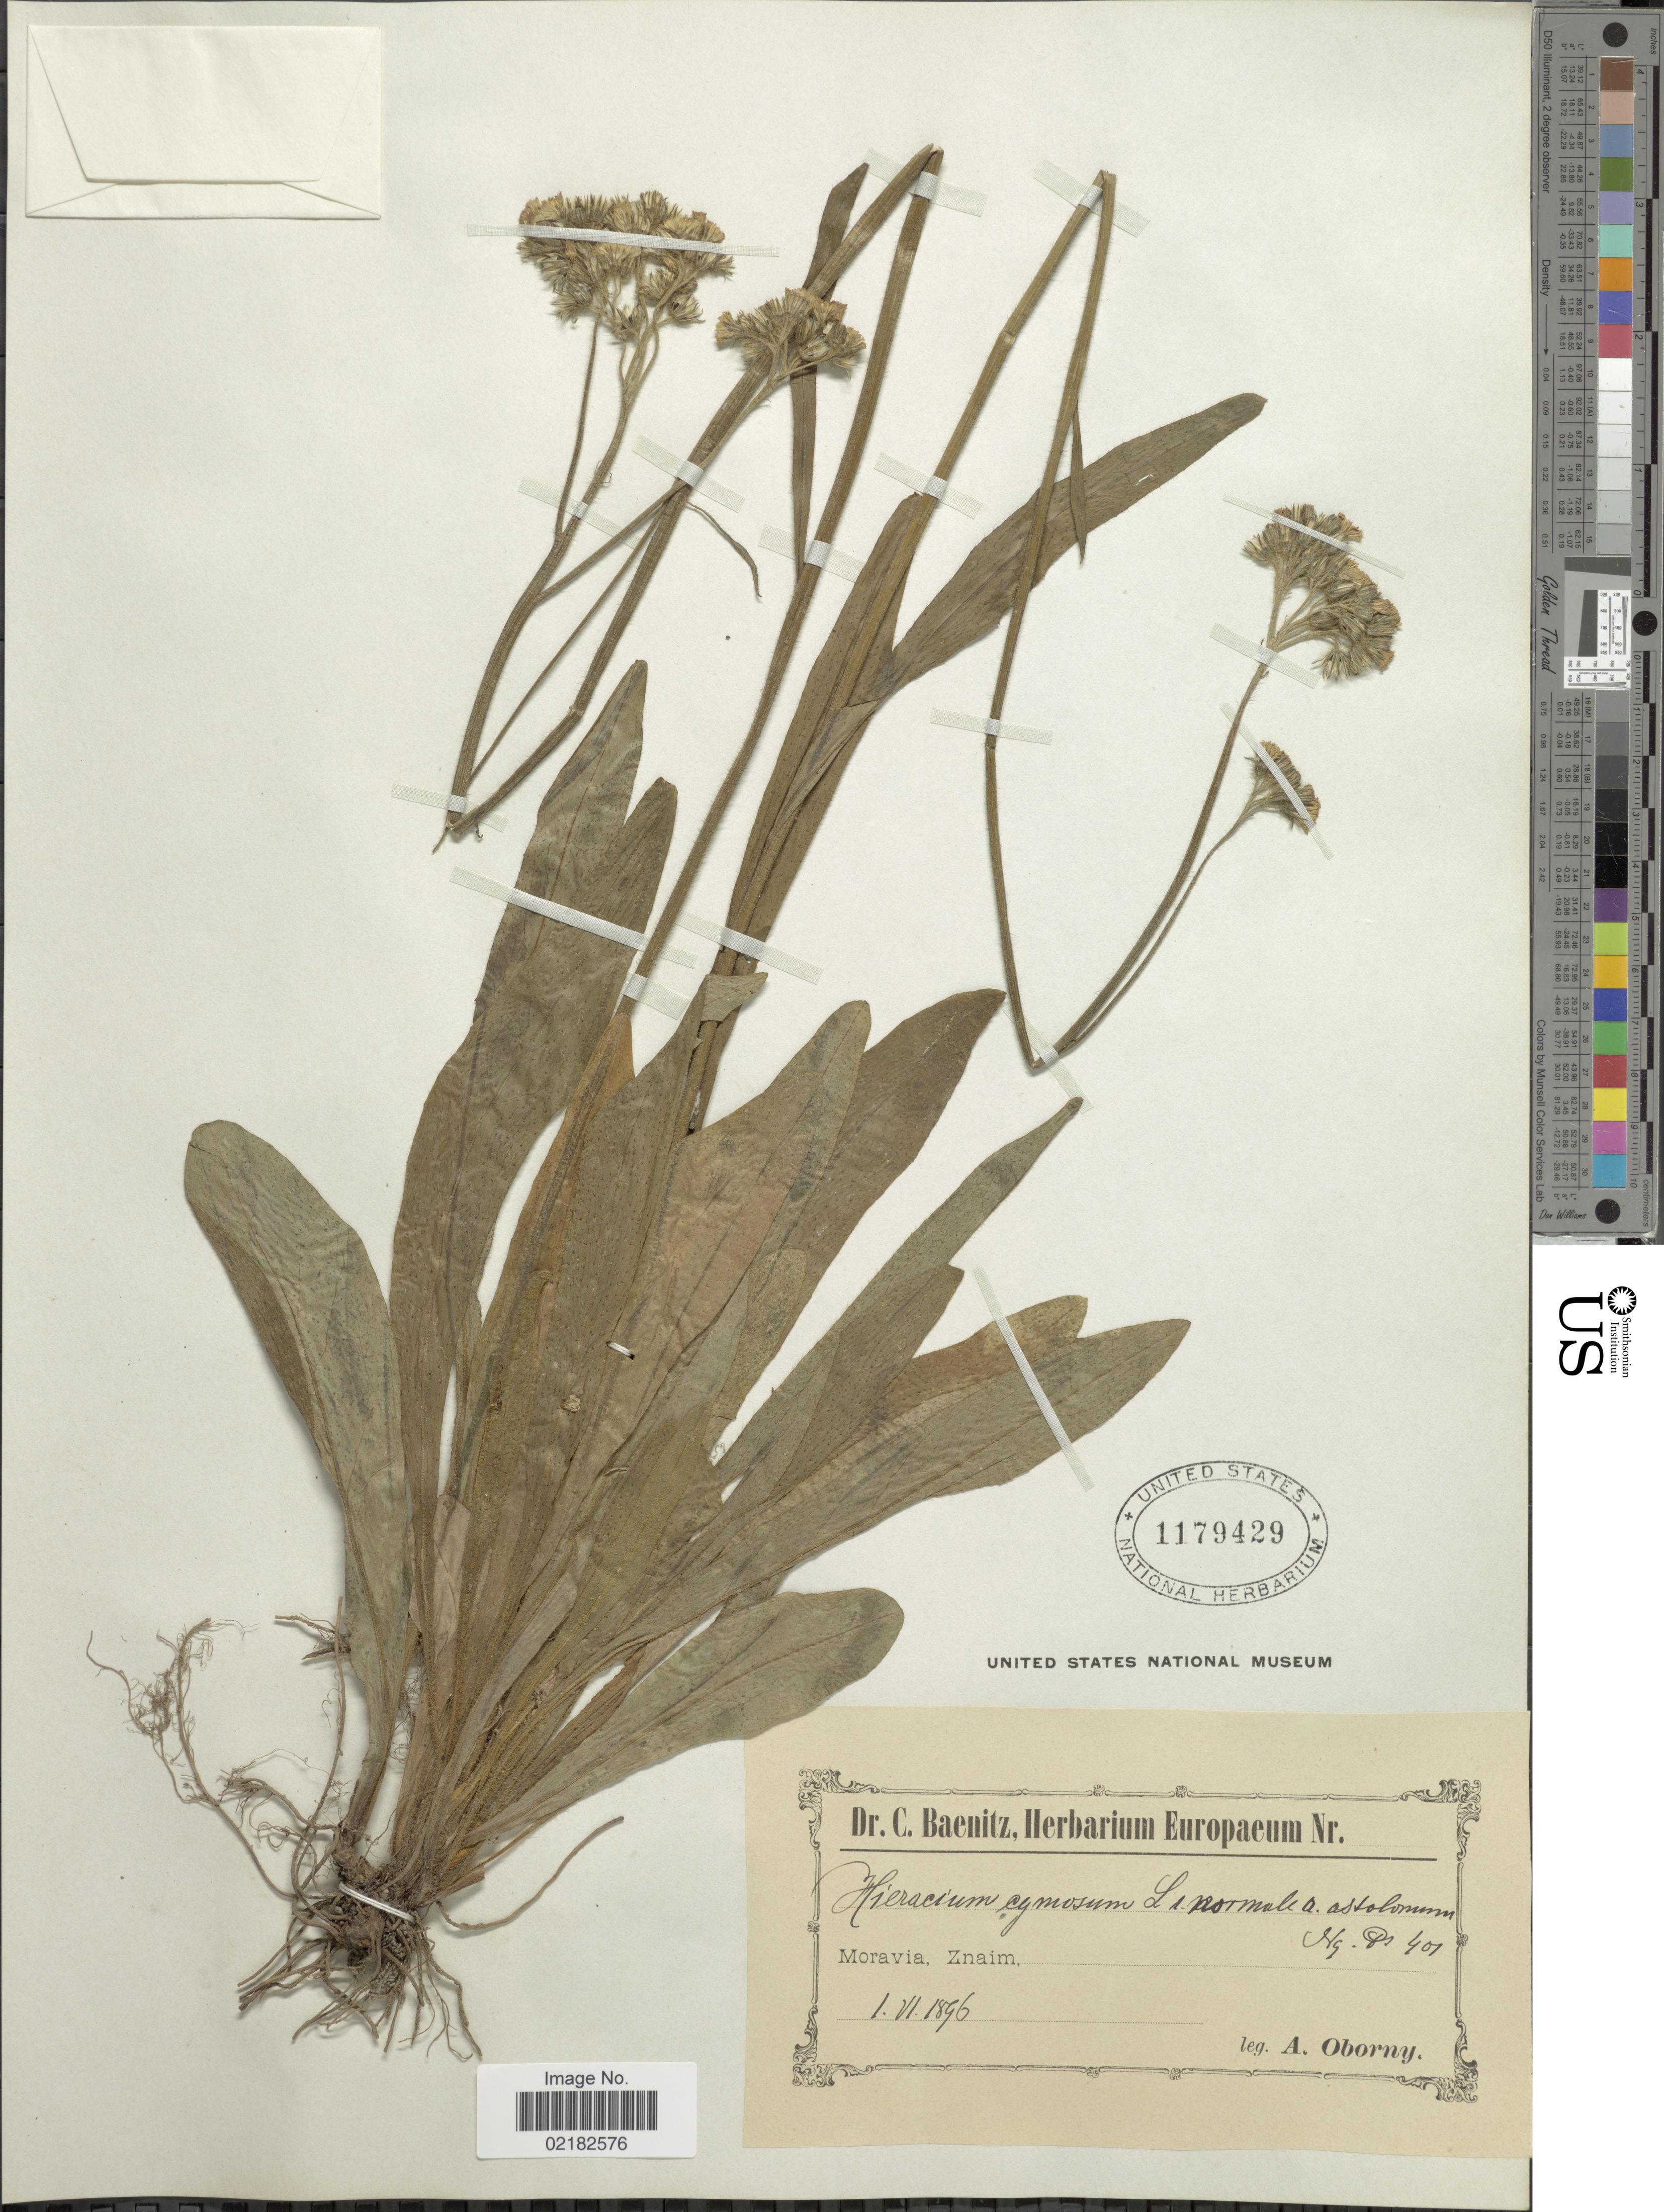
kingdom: Plantae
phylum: Tracheophyta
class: Magnoliopsida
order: Asterales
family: Asteraceae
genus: Pilosella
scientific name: Pilosella cymiflora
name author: (Näg. & Peter) S. Bräut. & Greuter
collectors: A. Oborny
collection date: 1896-06-01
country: Czechia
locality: Moravia, Znaim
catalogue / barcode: US 1179429